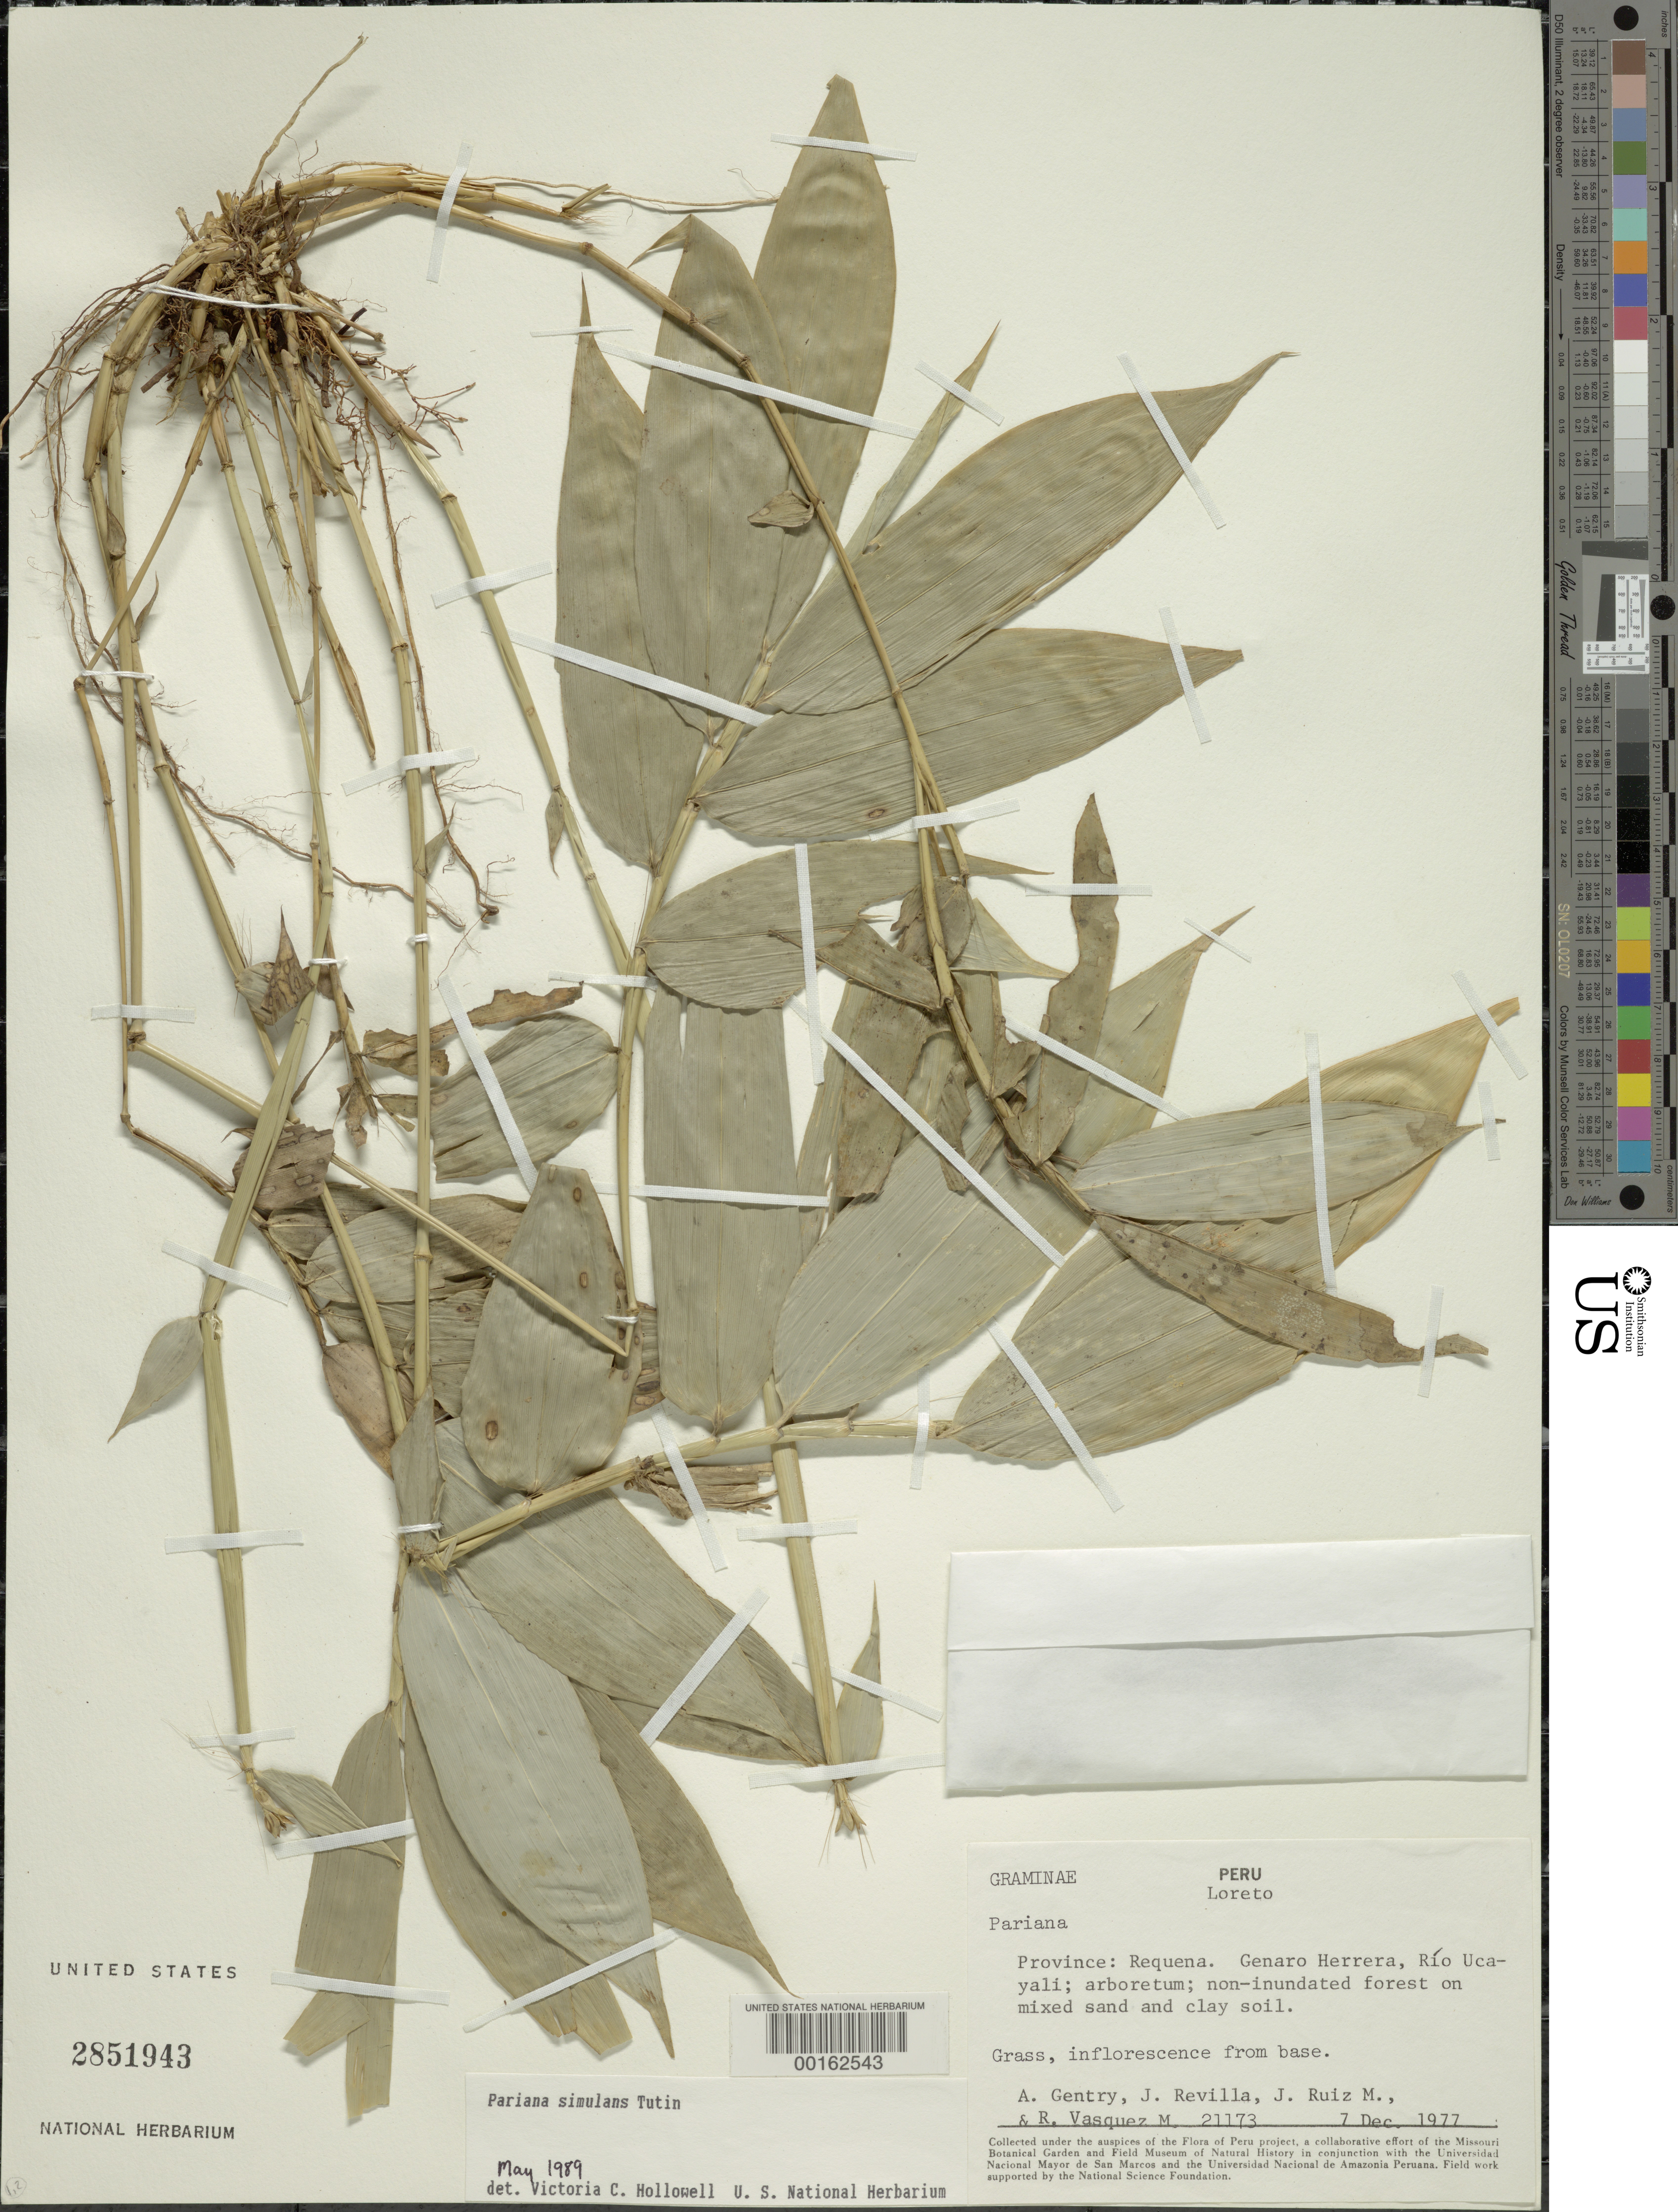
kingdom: Plantae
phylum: Tracheophyta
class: Liliopsida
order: Poales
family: Poaceae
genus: Pariana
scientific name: Pariana simulans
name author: Tutin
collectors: A. H. Gentry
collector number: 21173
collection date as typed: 07 Dec 1977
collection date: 1977-12-07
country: Peru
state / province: Loreto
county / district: Requena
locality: Genaro herrera, rio ucayali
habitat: Non-inundated forest on mixed sand and clay soil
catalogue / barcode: US 2851943